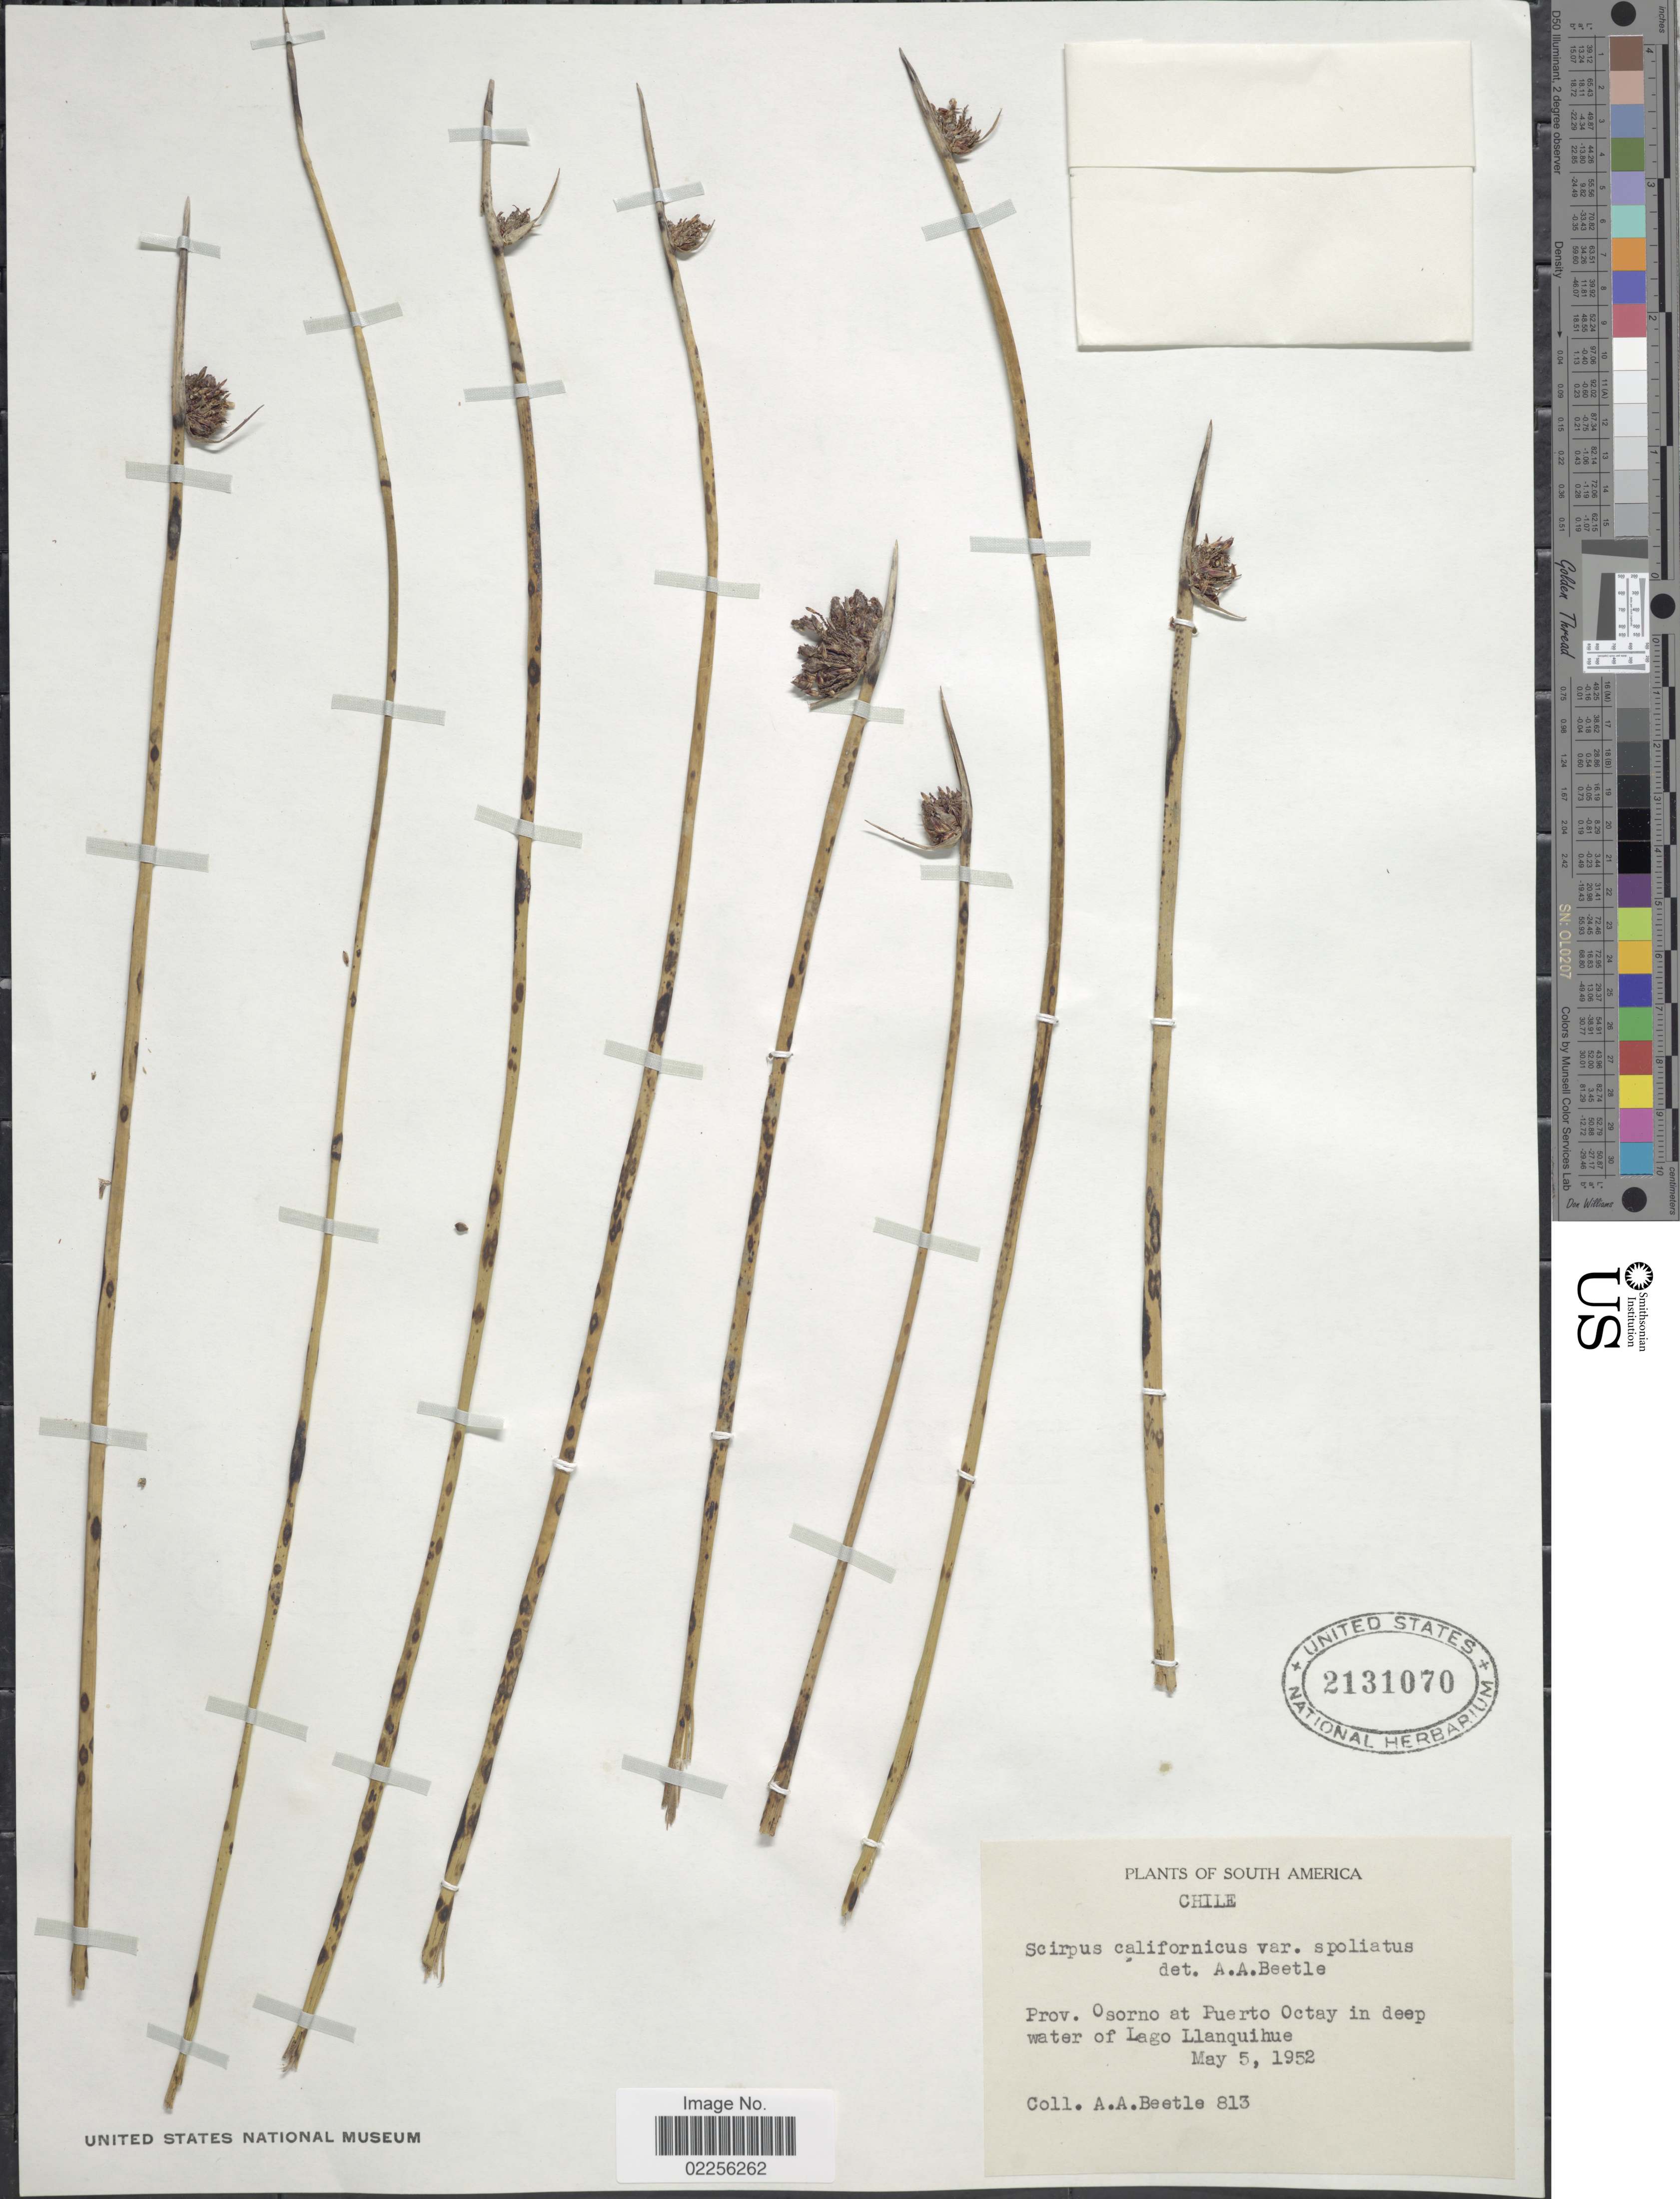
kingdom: Plantae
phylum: Tracheophyta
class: Liliopsida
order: Poales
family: Cyperaceae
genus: Schoenoplectus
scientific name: Schoenoplectus sp.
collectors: A. A. Beetle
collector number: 813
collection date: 1952-05-05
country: Chile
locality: Prov. Osorno at Puerto Octay in deep water of Lago Llanquihue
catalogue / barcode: US 2131070